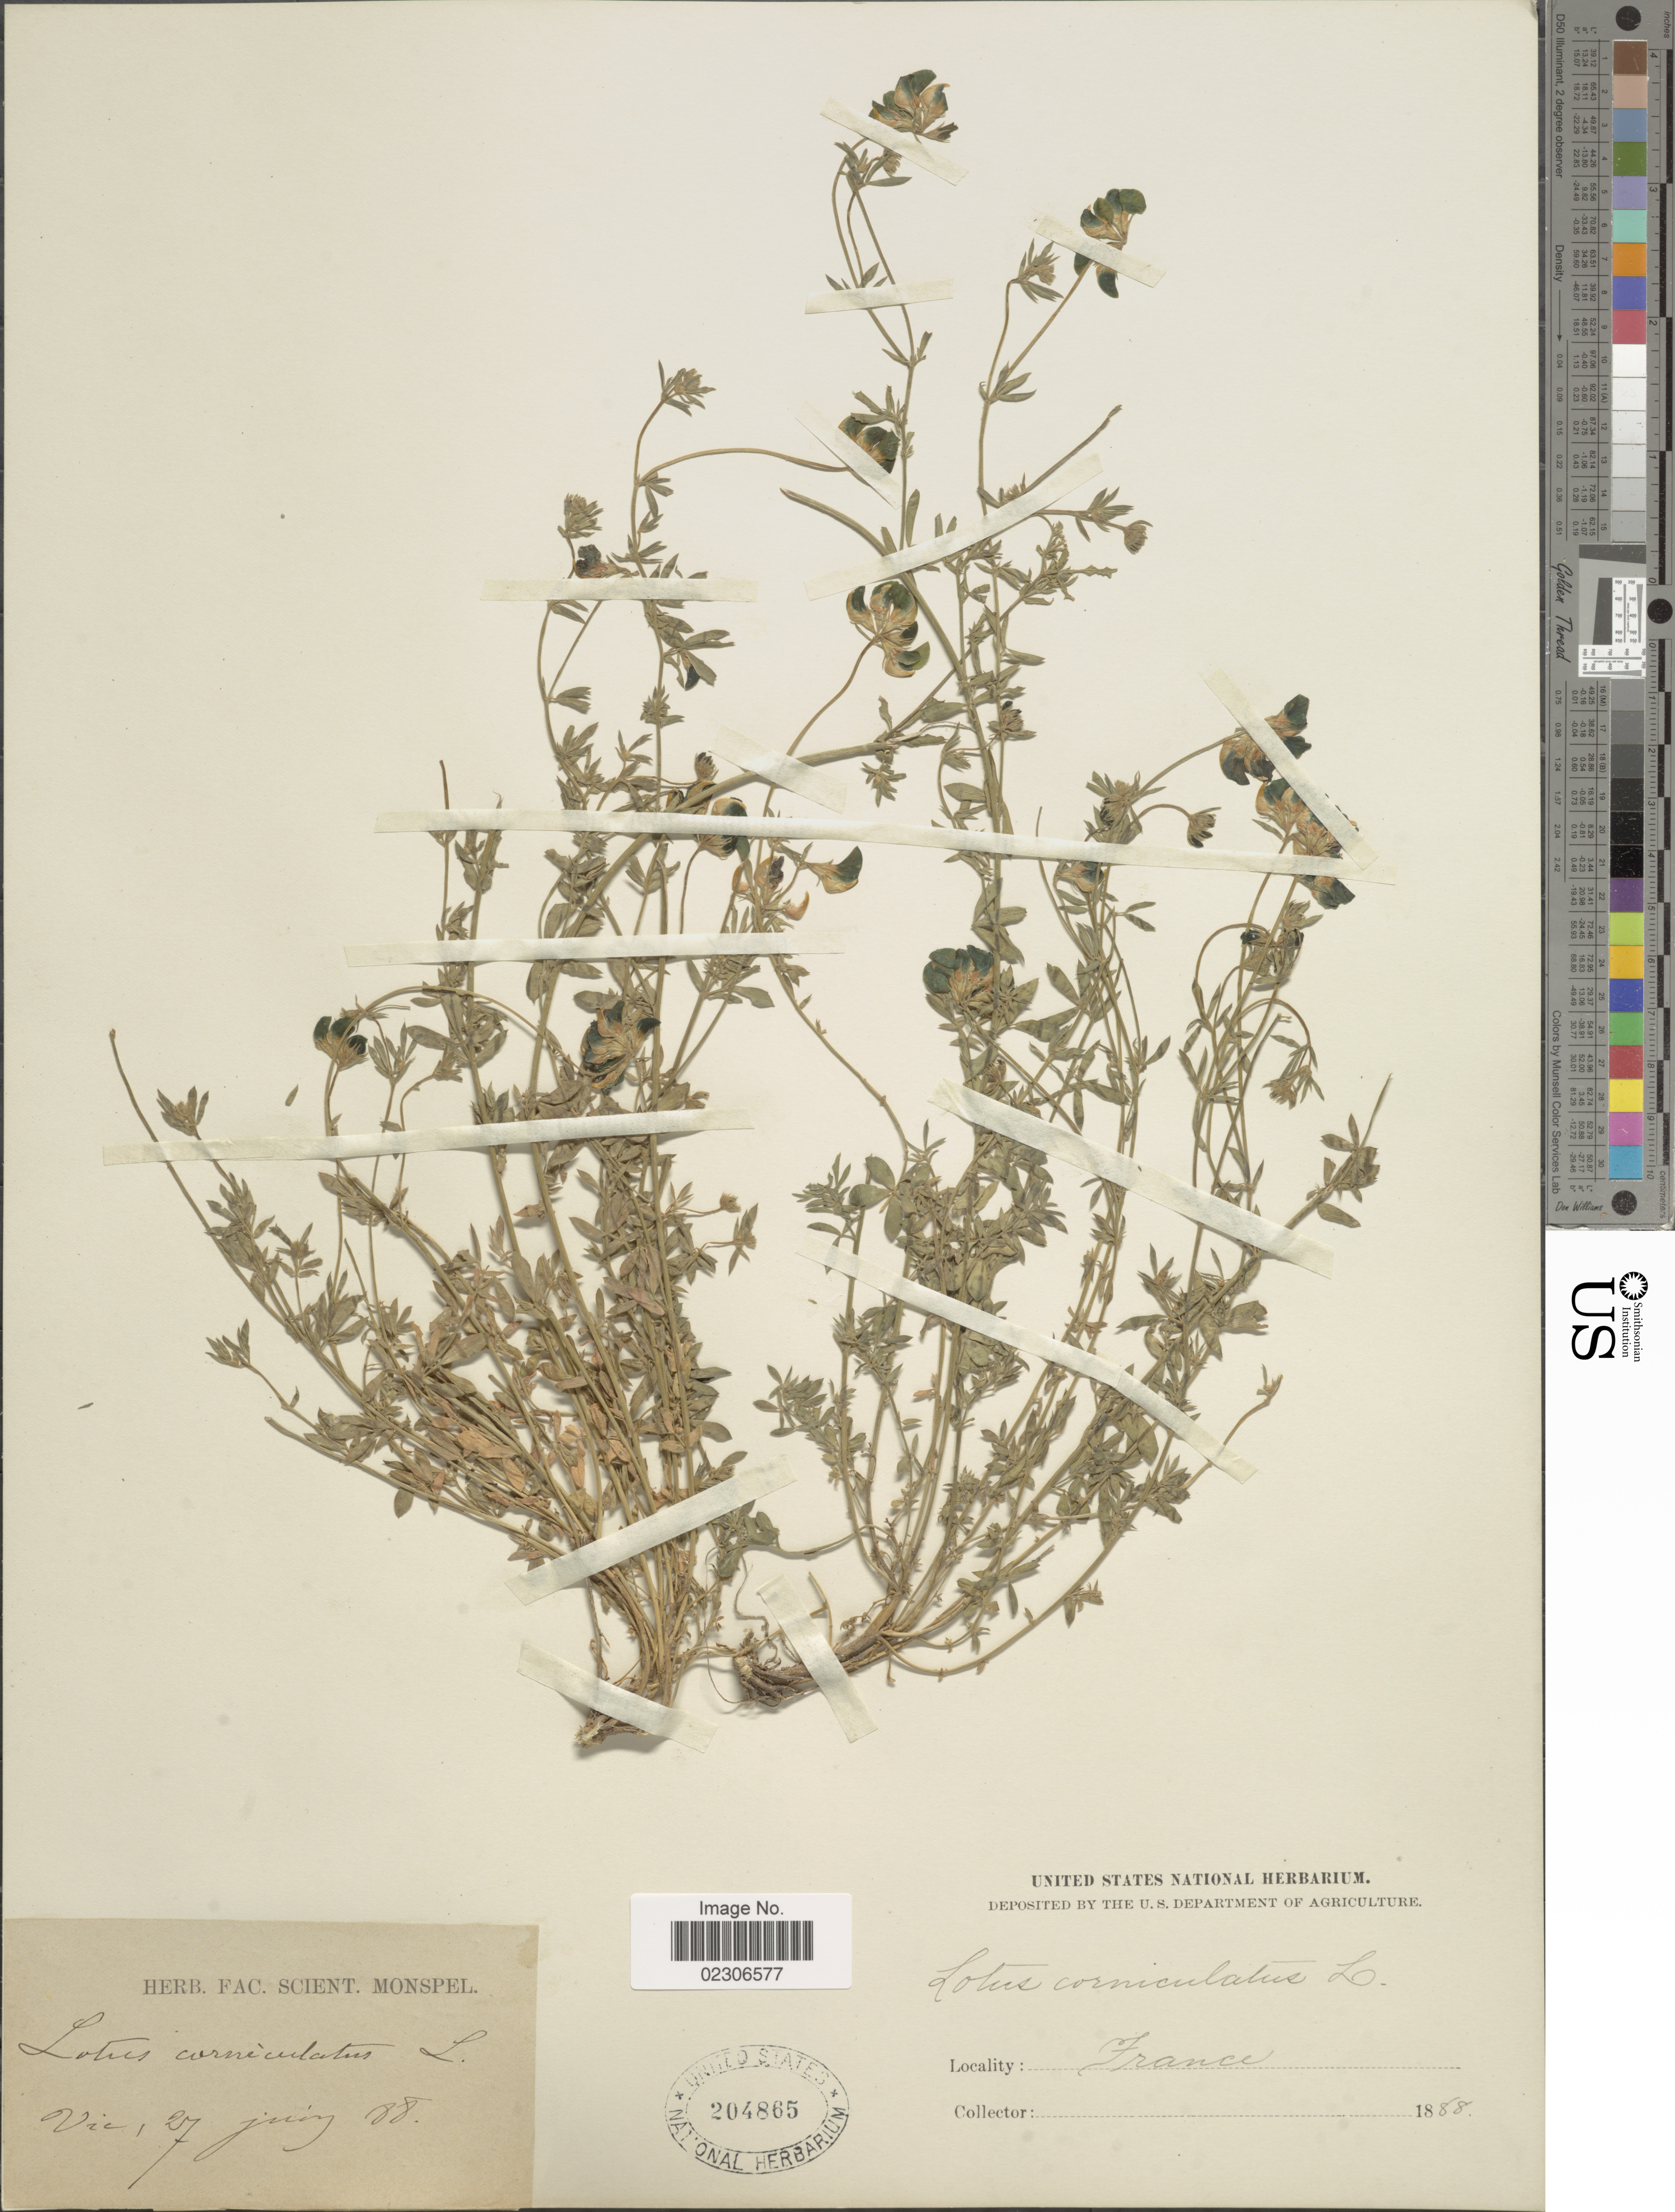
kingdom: Plantae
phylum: Tracheophyta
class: Magnoliopsida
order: Fabales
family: Fabaceae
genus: Lotus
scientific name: Lotus corniculatus var. tenuifolius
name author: L.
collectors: ex herb. Fac. Scient. Monst.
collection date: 1888-06-27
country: France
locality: Vic [unsure placement]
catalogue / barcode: US 204865